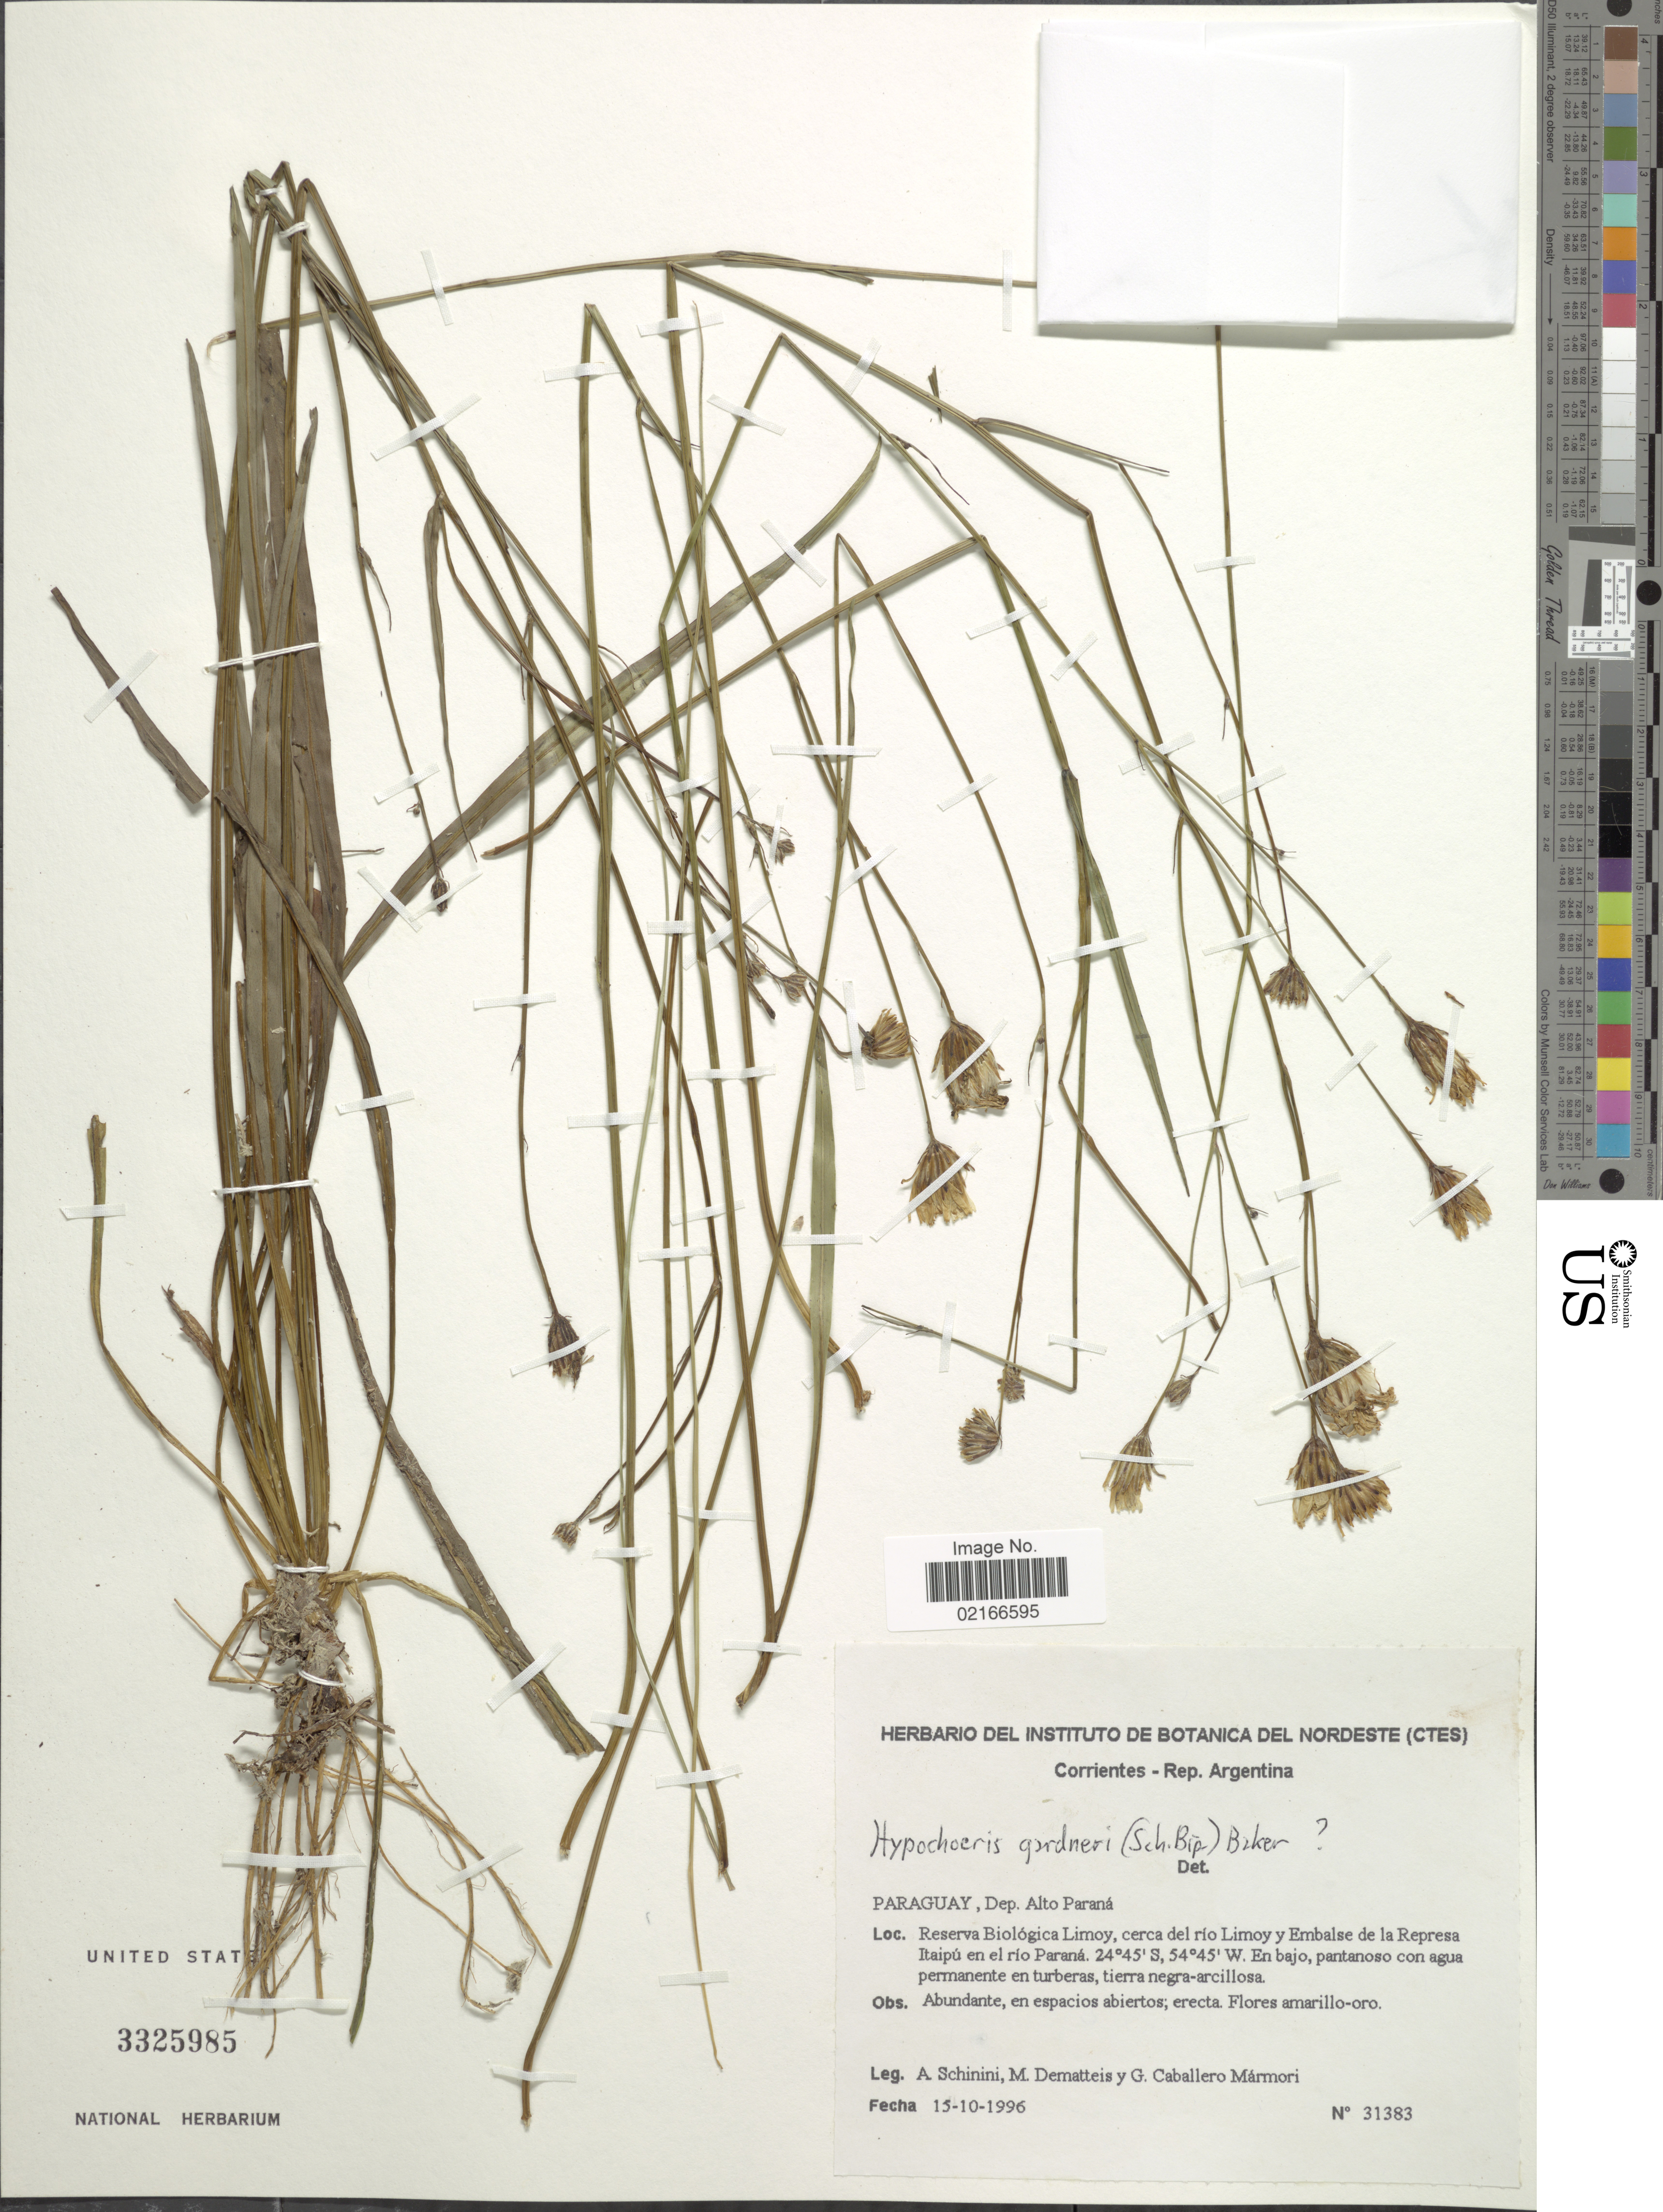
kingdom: Plantae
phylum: Tracheophyta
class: Magnoliopsida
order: Asterales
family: Asteraceae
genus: Hypochaeris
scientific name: Hypochaeris lutea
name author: (Vell.) Britton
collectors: A. Schinini, M. Dematteis & G. Caballero Marmori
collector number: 31383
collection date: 1996-10-15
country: Paraguay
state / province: Alto Parana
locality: Reserva Biológica Limoy, cerca del río Limoy y Embalse de la Represa Itaipú en el río Paraná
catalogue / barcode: US 3325985